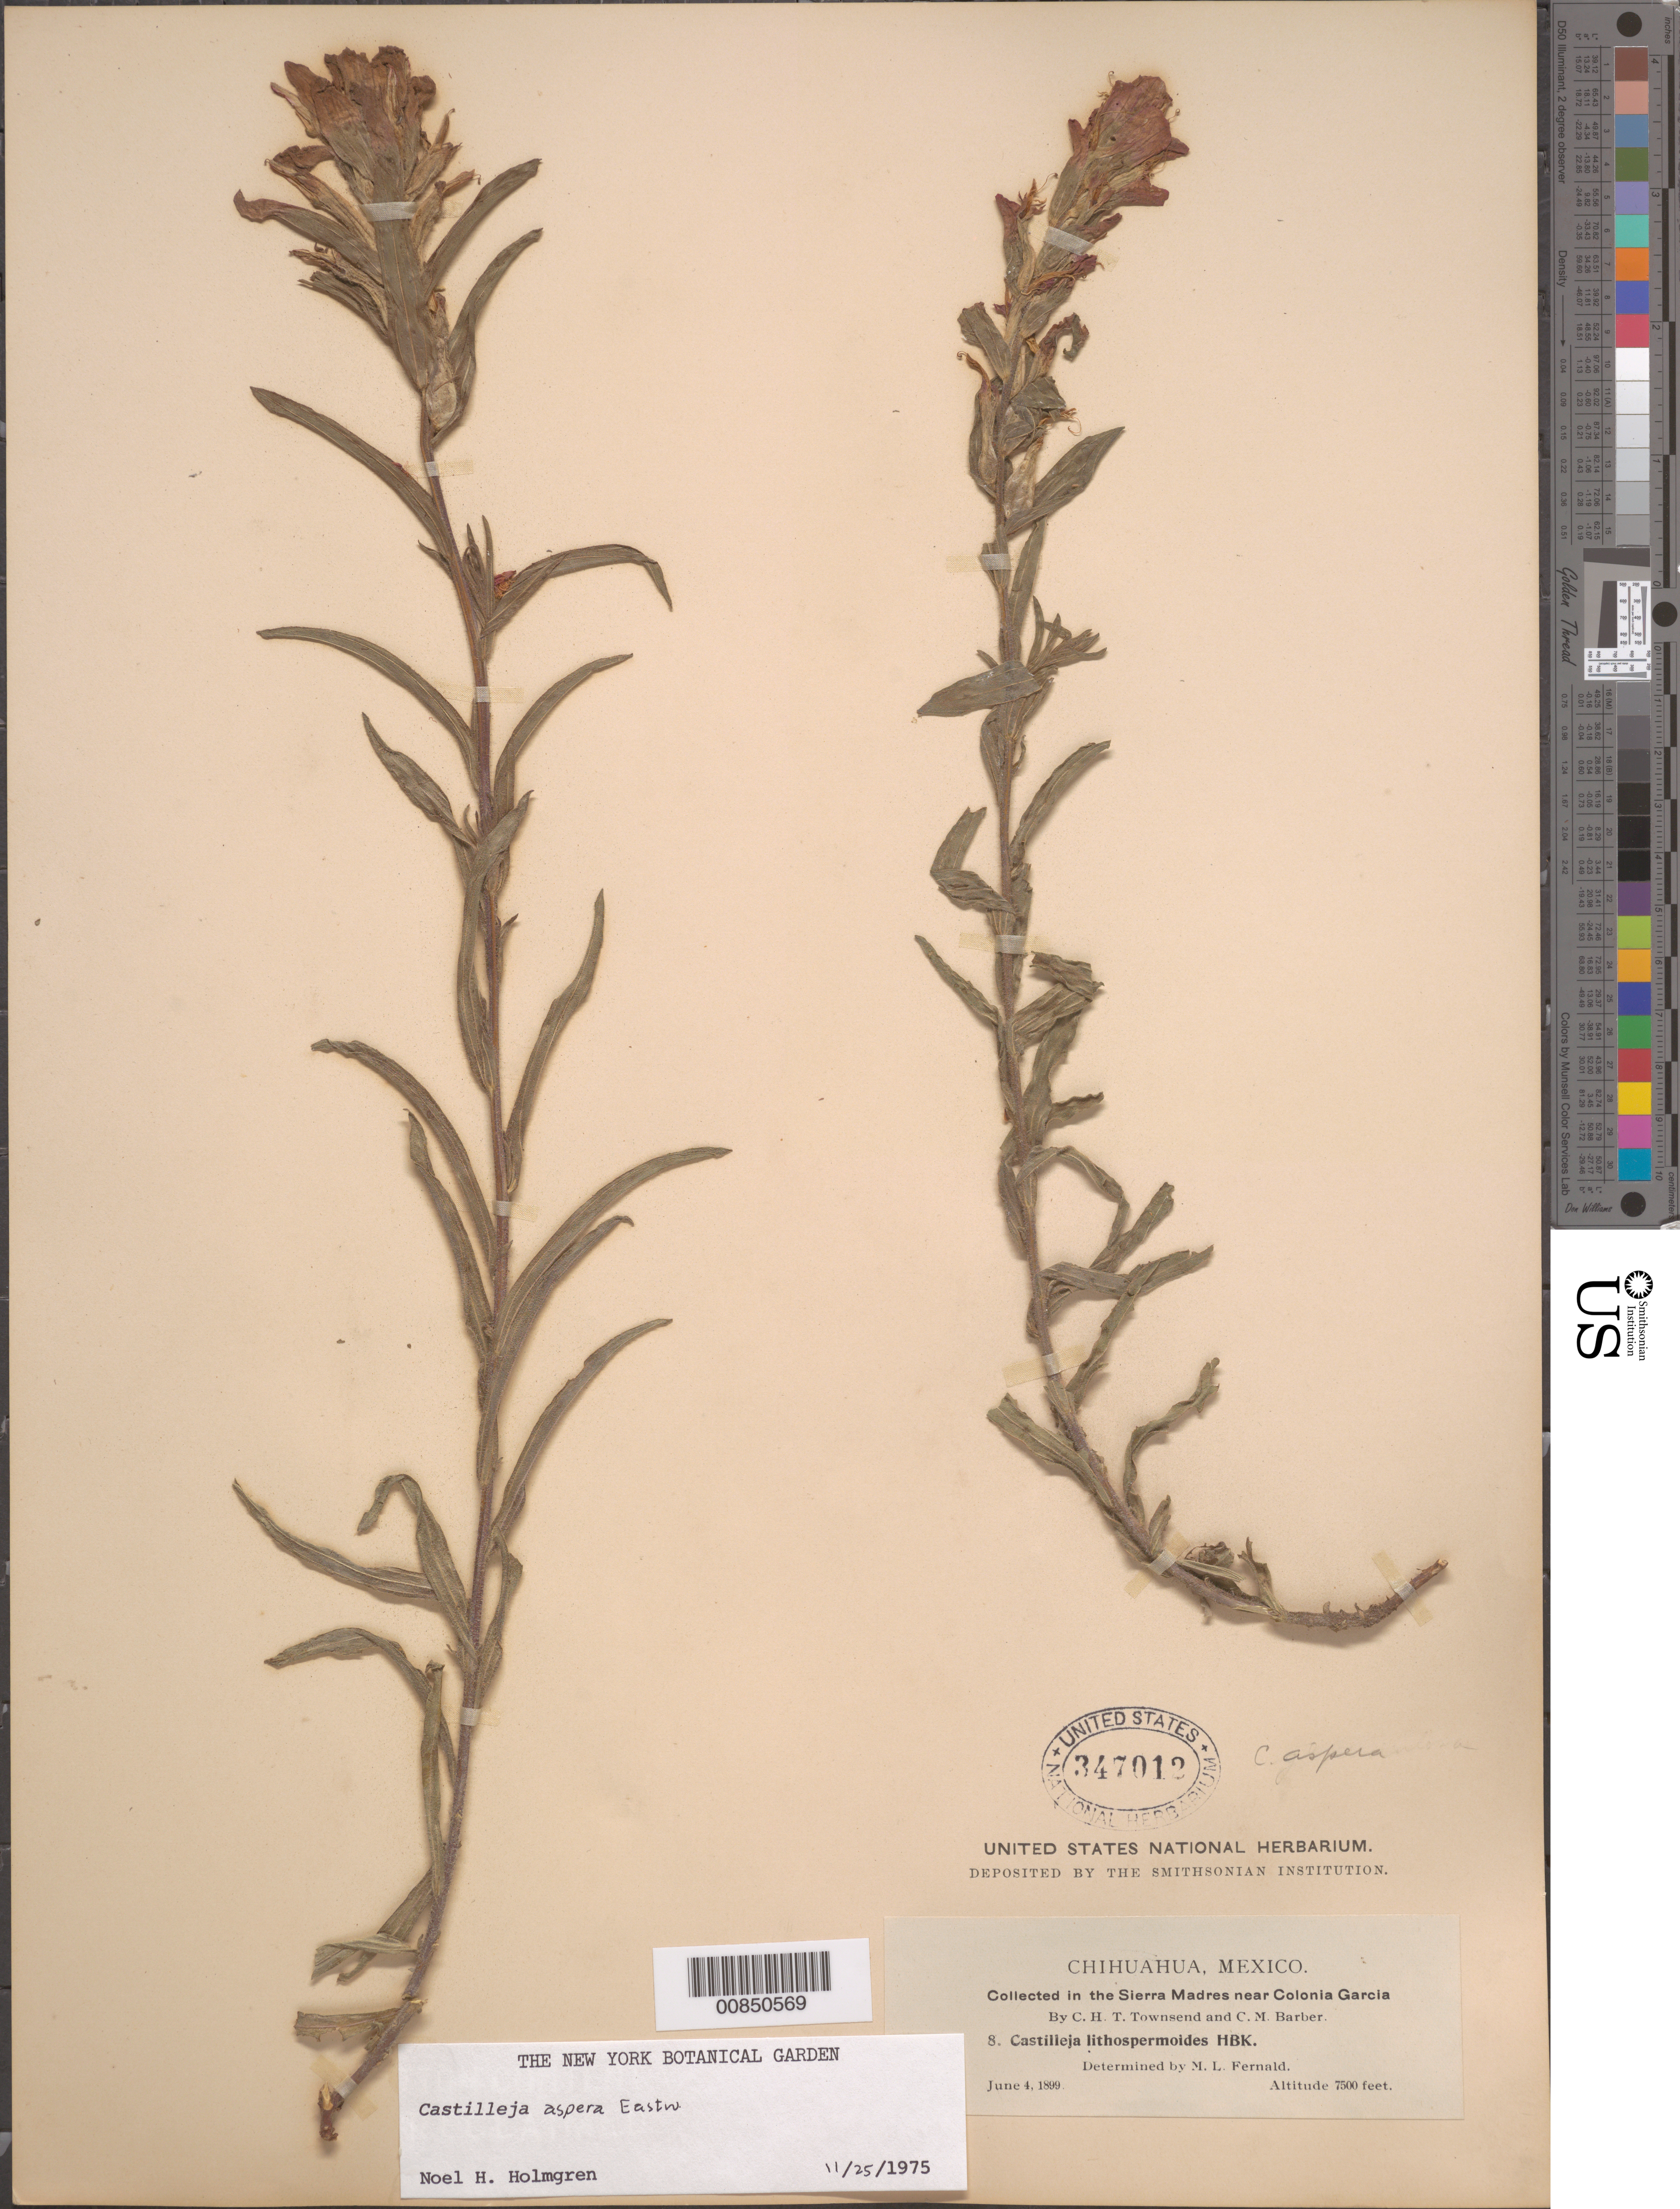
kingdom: Plantae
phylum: Tracheophyta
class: Magnoliopsida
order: Lamiales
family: Orobanchaceae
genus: Castilleja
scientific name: Castilleja aspera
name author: Eastw.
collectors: C. H. T. Townsend & C. Barber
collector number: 8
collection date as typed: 04 Jun 1899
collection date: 1899-06-04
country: Mexico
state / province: Chihuahua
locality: Sierra Madre, near Colonia García, Chihuahua.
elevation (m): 2286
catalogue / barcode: US 347012